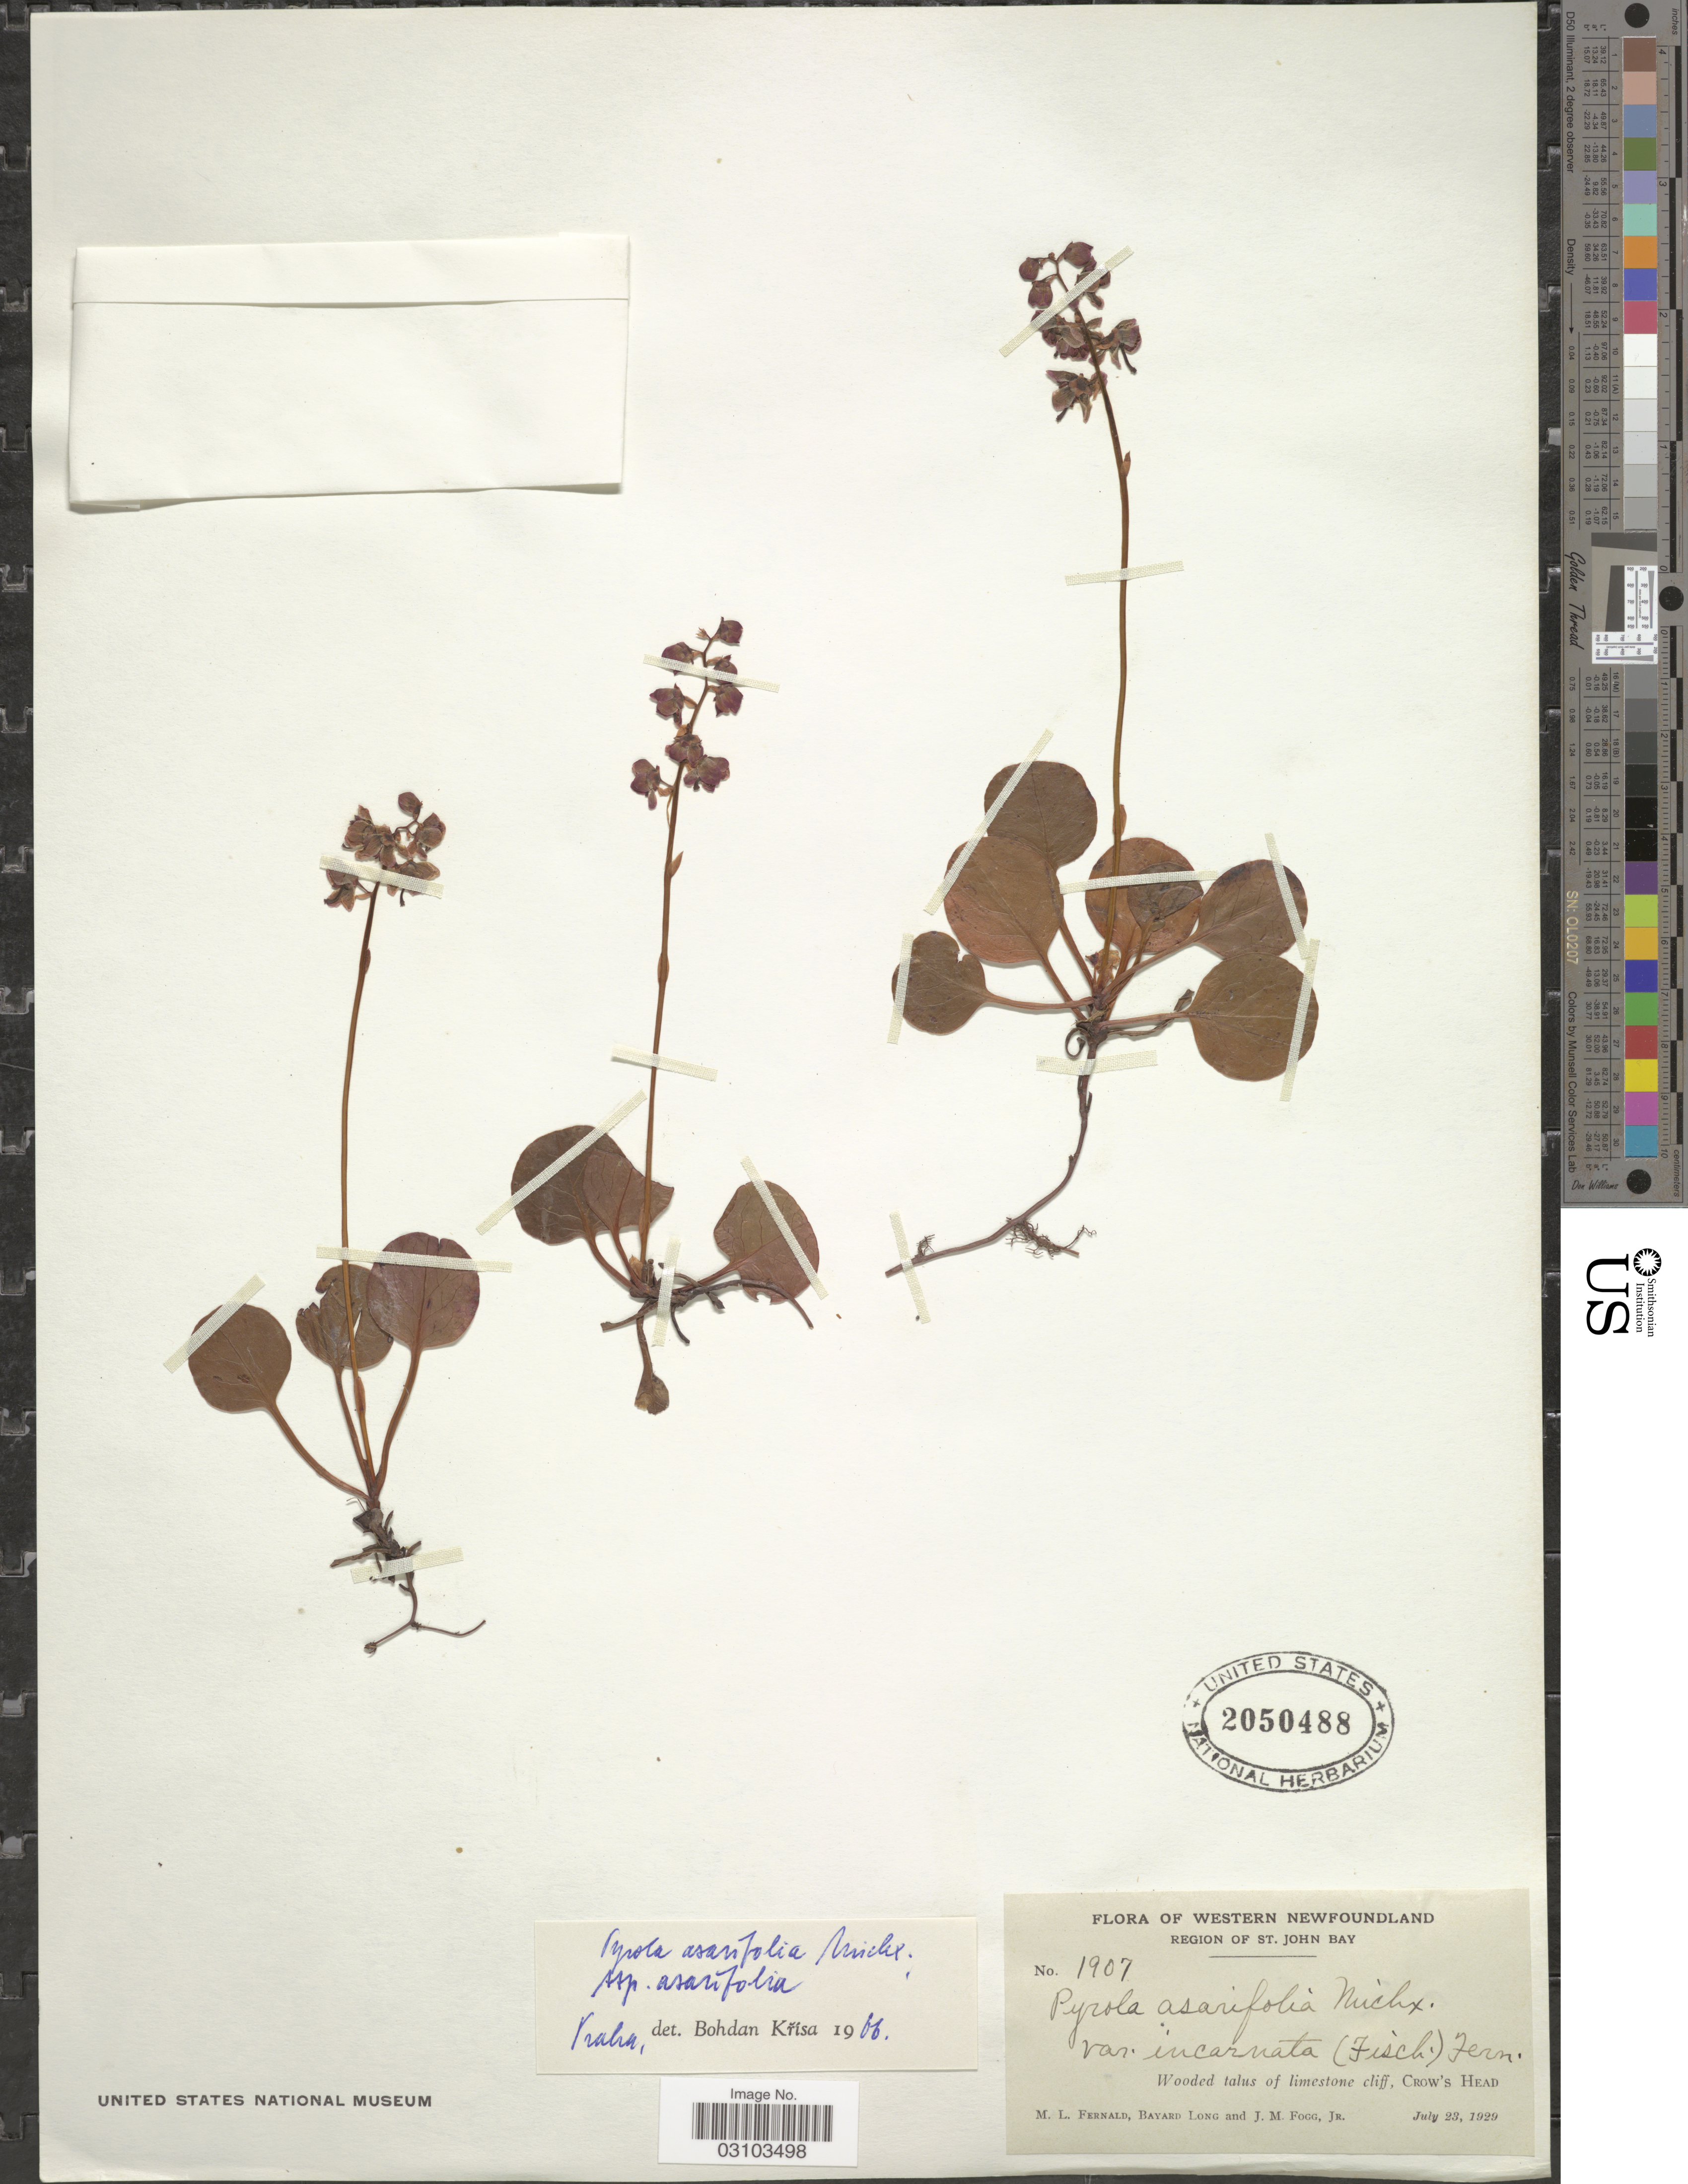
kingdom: Plantae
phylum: Tracheophyta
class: Magnoliopsida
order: Ericales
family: Ericaceae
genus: Pyrola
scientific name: Pyrola asarifolia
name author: Michx.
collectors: M. L. Fernald, B. Long & J. Fogg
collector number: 1907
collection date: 1929-07-23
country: Canada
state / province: Newfoundland and Labrador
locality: Western Newfoundland, Region of St. John Bay, Wooded talus of limestone cliff, Crow's Head.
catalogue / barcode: US 2050488